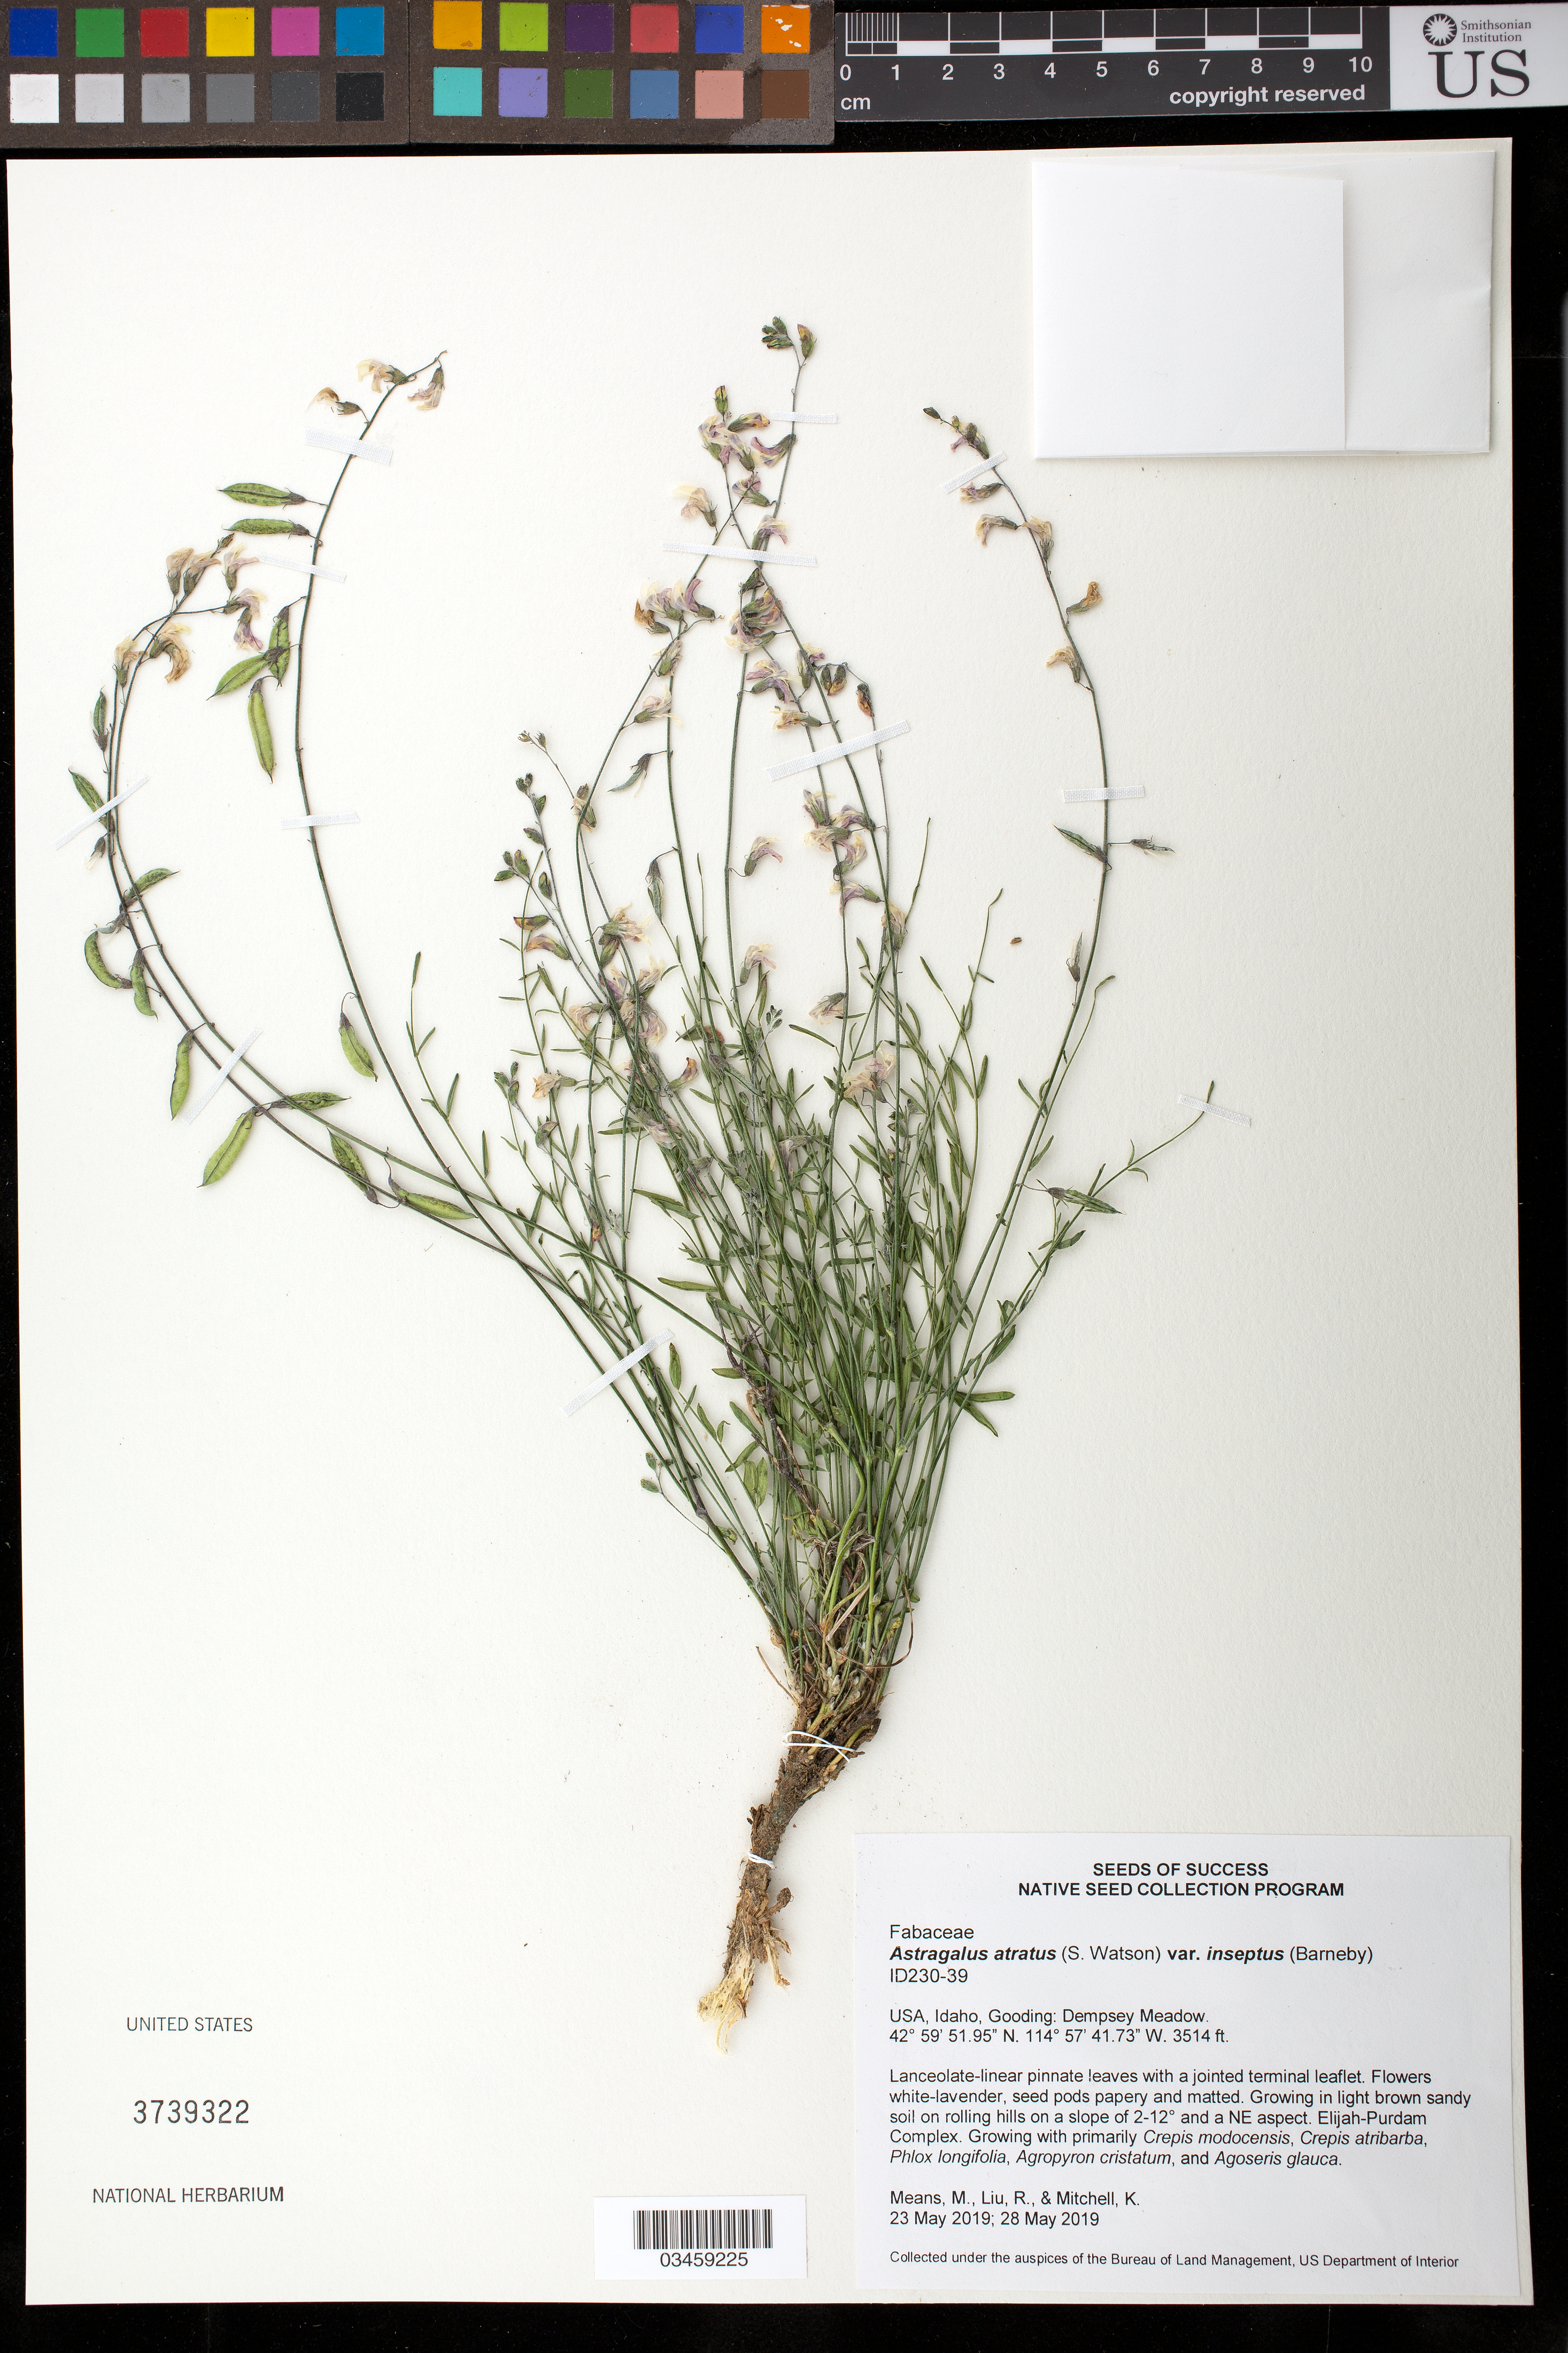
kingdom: Plantae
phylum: Tracheophyta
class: Magnoliopsida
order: Fabales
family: Fabaceae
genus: Astragalus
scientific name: Astragalus atratus var. inseptus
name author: Barneby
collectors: M. Means, M. Liu & K. Mitchell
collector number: ID230-39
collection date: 2019-05-23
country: United States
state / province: Idaho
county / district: Gooding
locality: Dempsey Meadow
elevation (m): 1071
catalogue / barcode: US 3739322